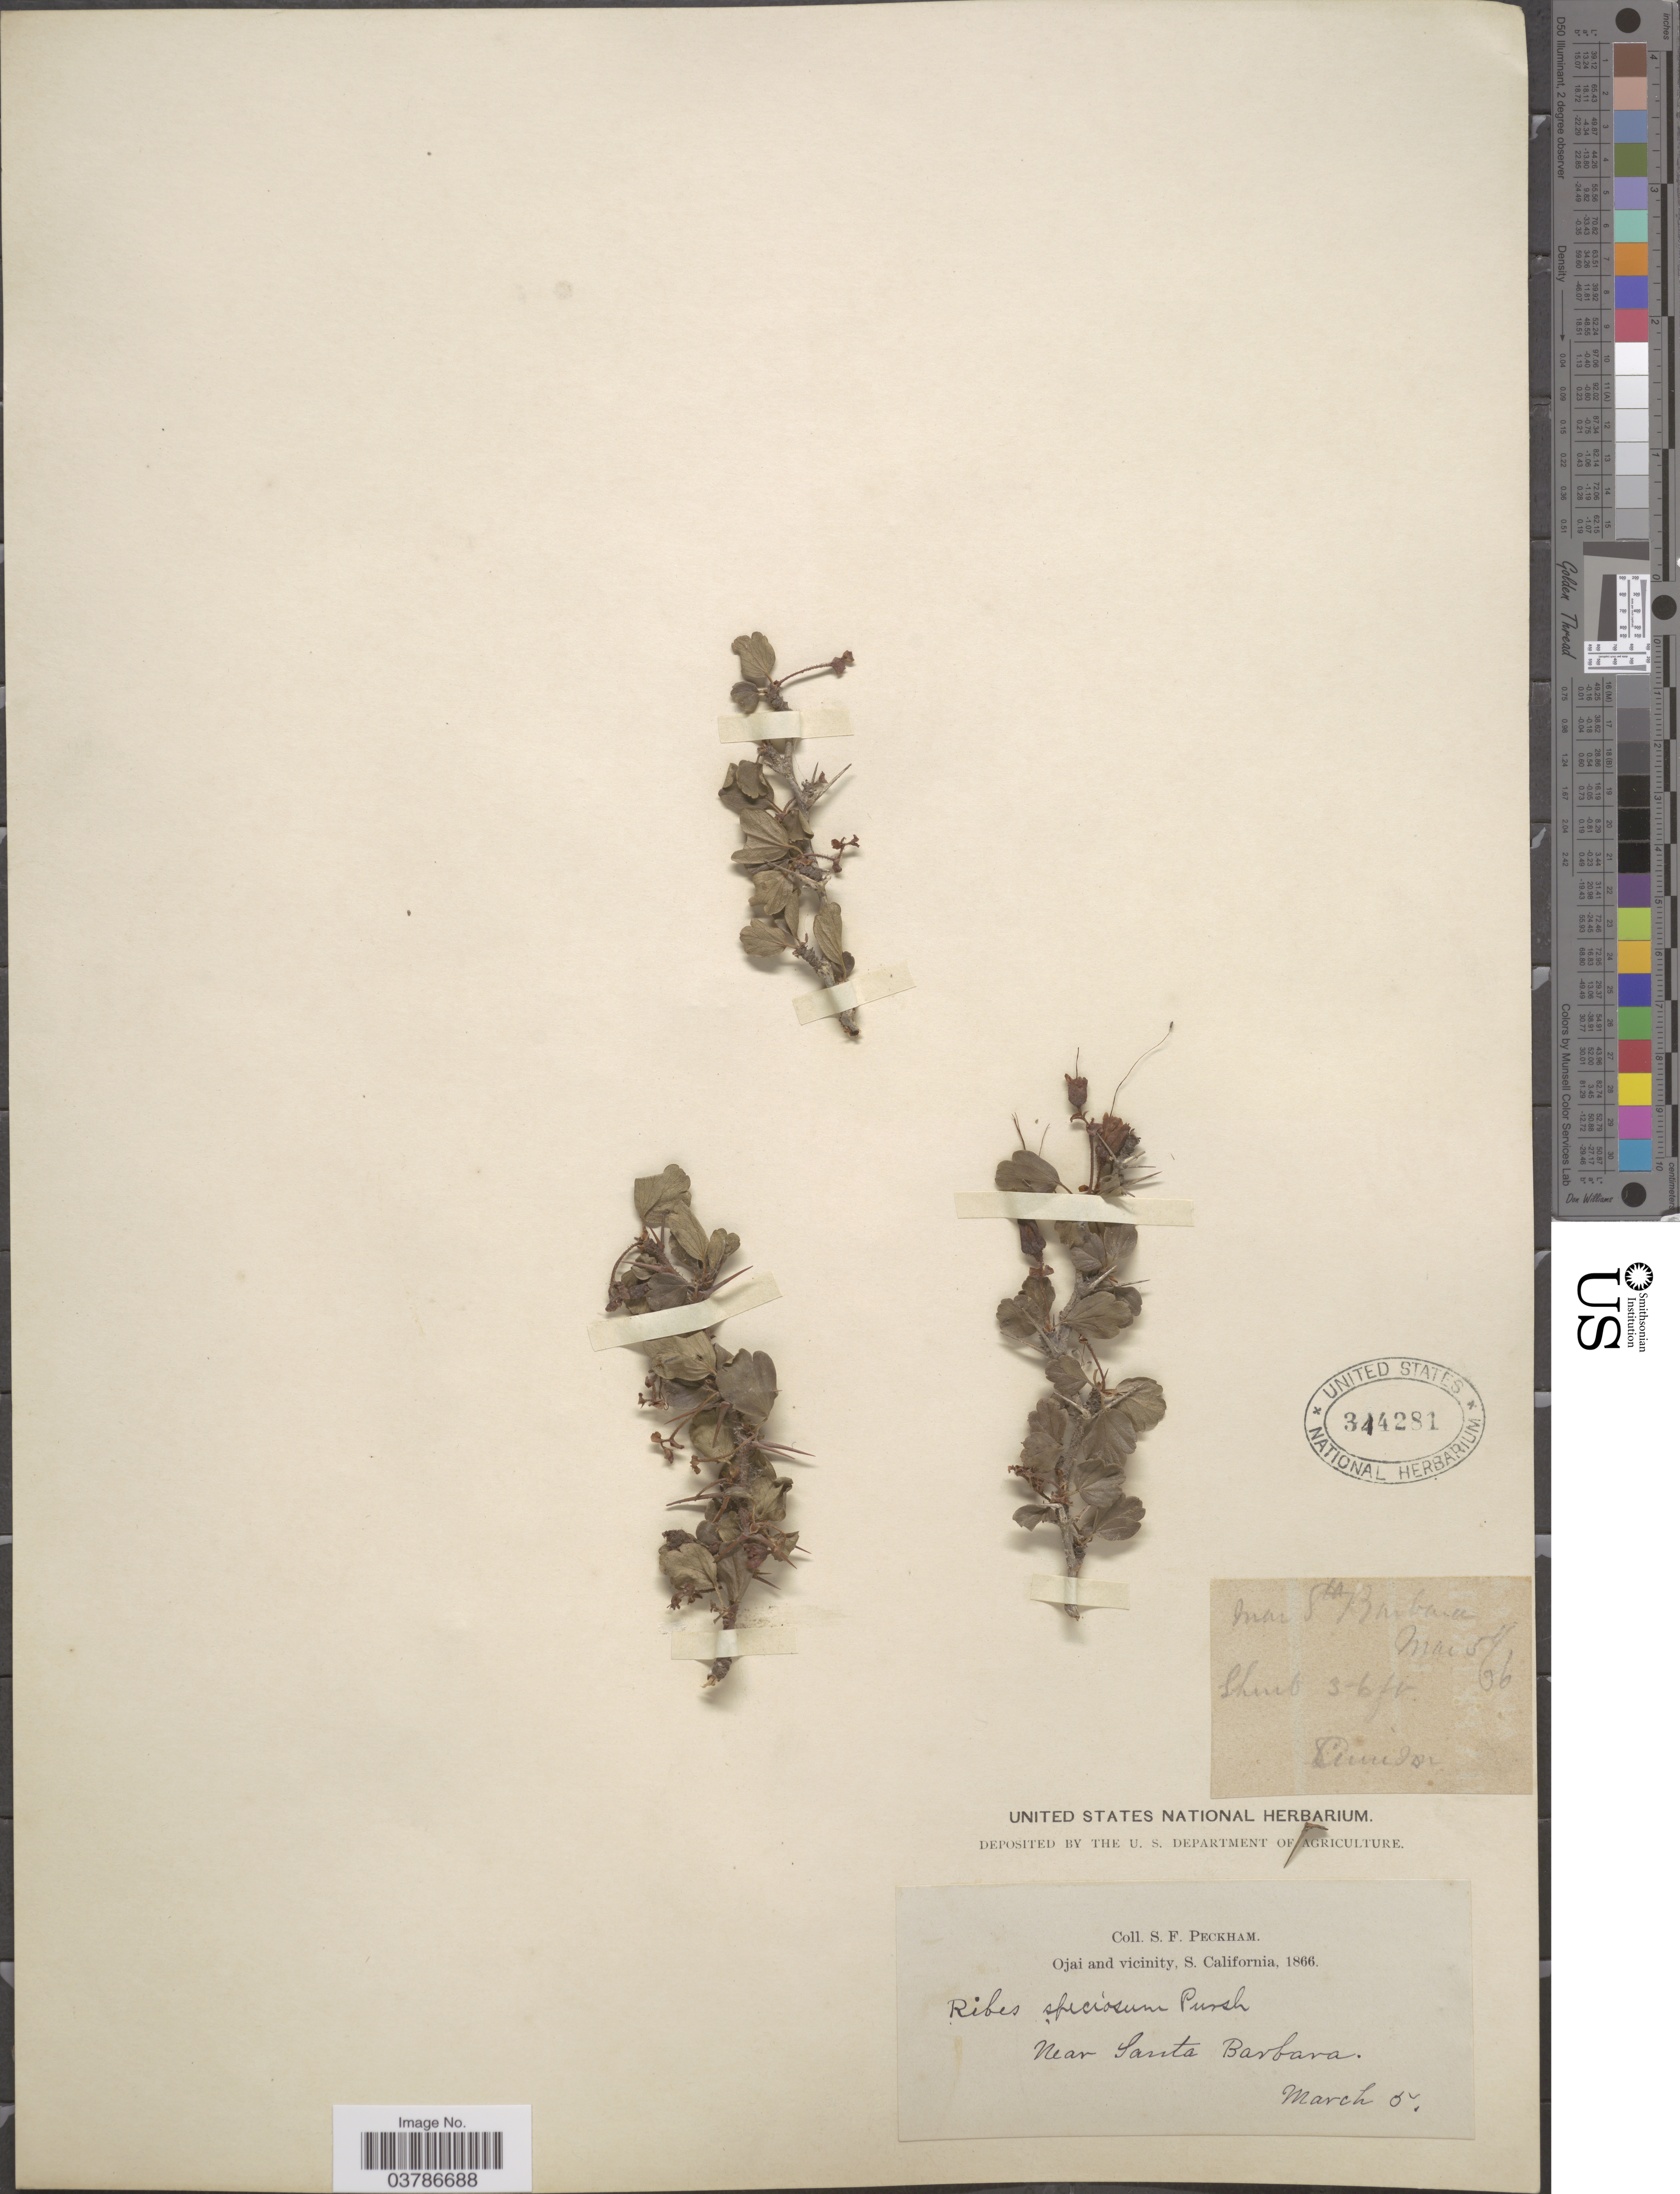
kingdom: Plantae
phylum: Tracheophyta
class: Magnoliopsida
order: Saxifragales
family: Grossulariaceae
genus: Ribes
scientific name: Ribes speciosum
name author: Pursh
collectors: S. Peckham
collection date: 1866-03-05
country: United States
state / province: California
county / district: Santa Barbara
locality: Ojai and vicinity, S. California. Near Santa Barbara.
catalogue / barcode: US 344281